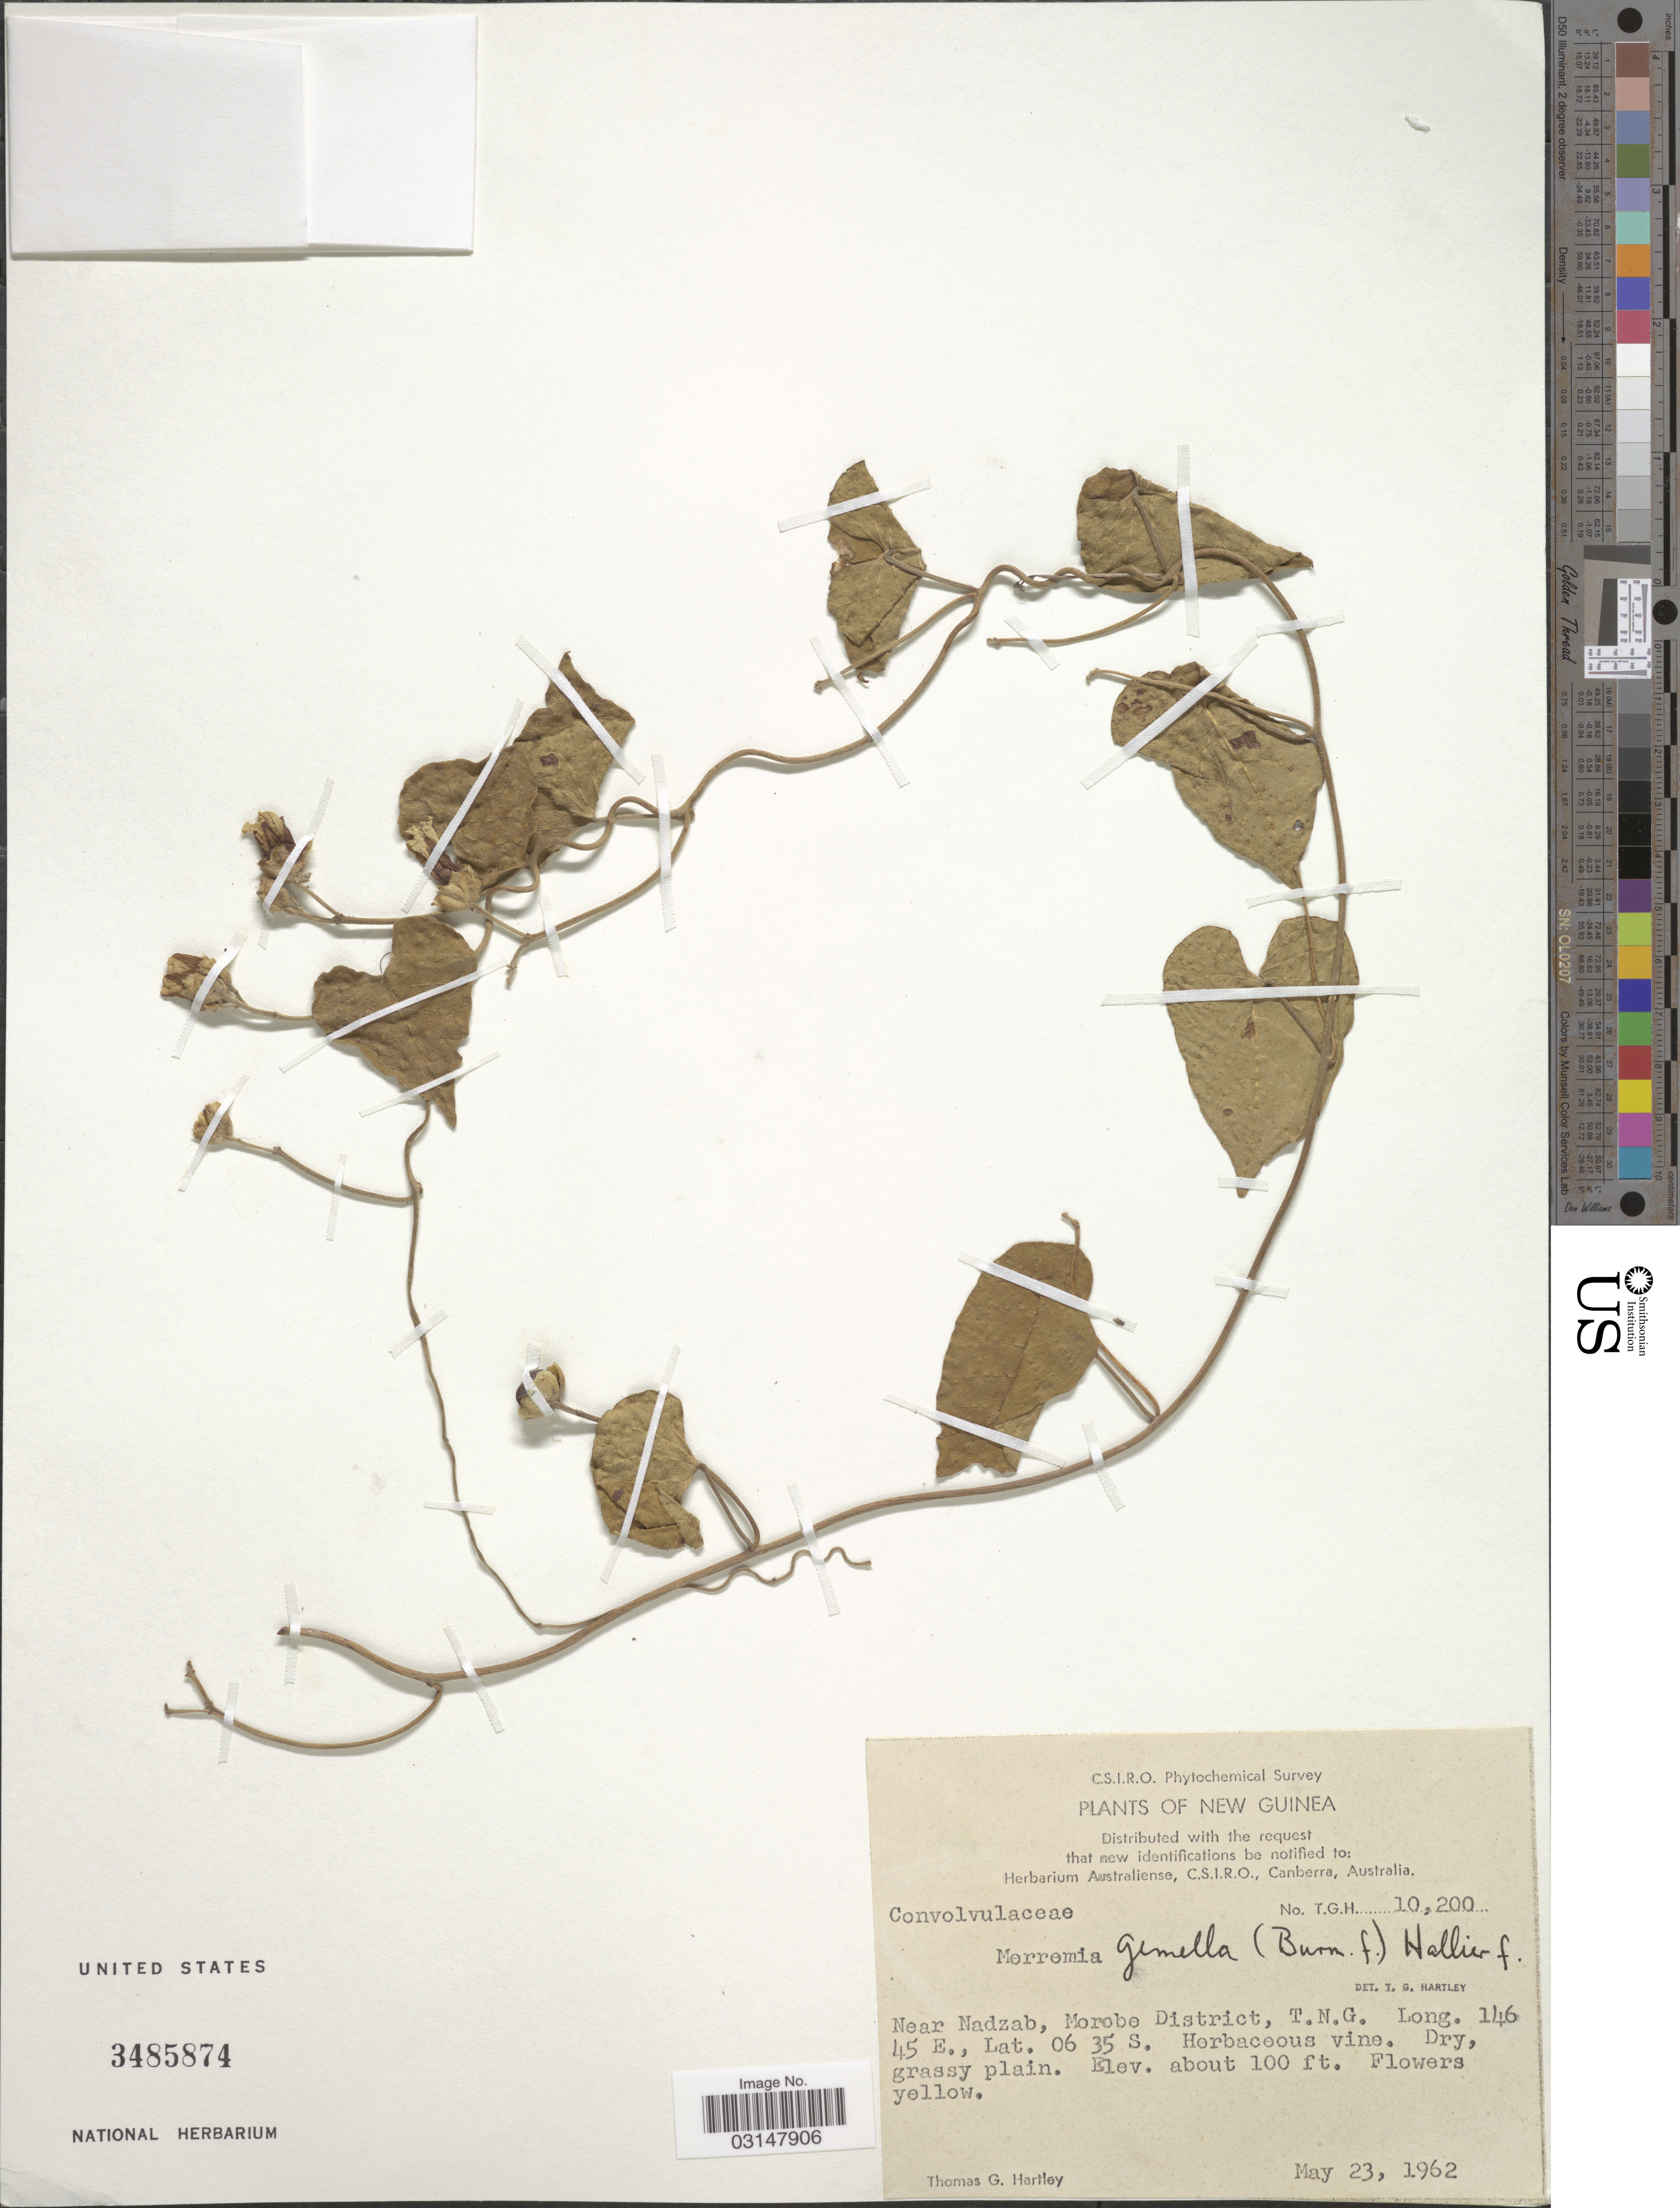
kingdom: Plantae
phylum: Tracheophyta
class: Magnoliopsida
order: Solanales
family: Convolvulaceae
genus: Merremia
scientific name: Merremia gemella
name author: (Burm. f.) Hallier f.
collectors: T. G. Hartley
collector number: TGH10200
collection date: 1962-05-23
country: Papua New Guinea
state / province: Morobe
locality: New Guinea. Near Nadzab, Morobe District, T.N.G.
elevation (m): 30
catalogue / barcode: US 3485874